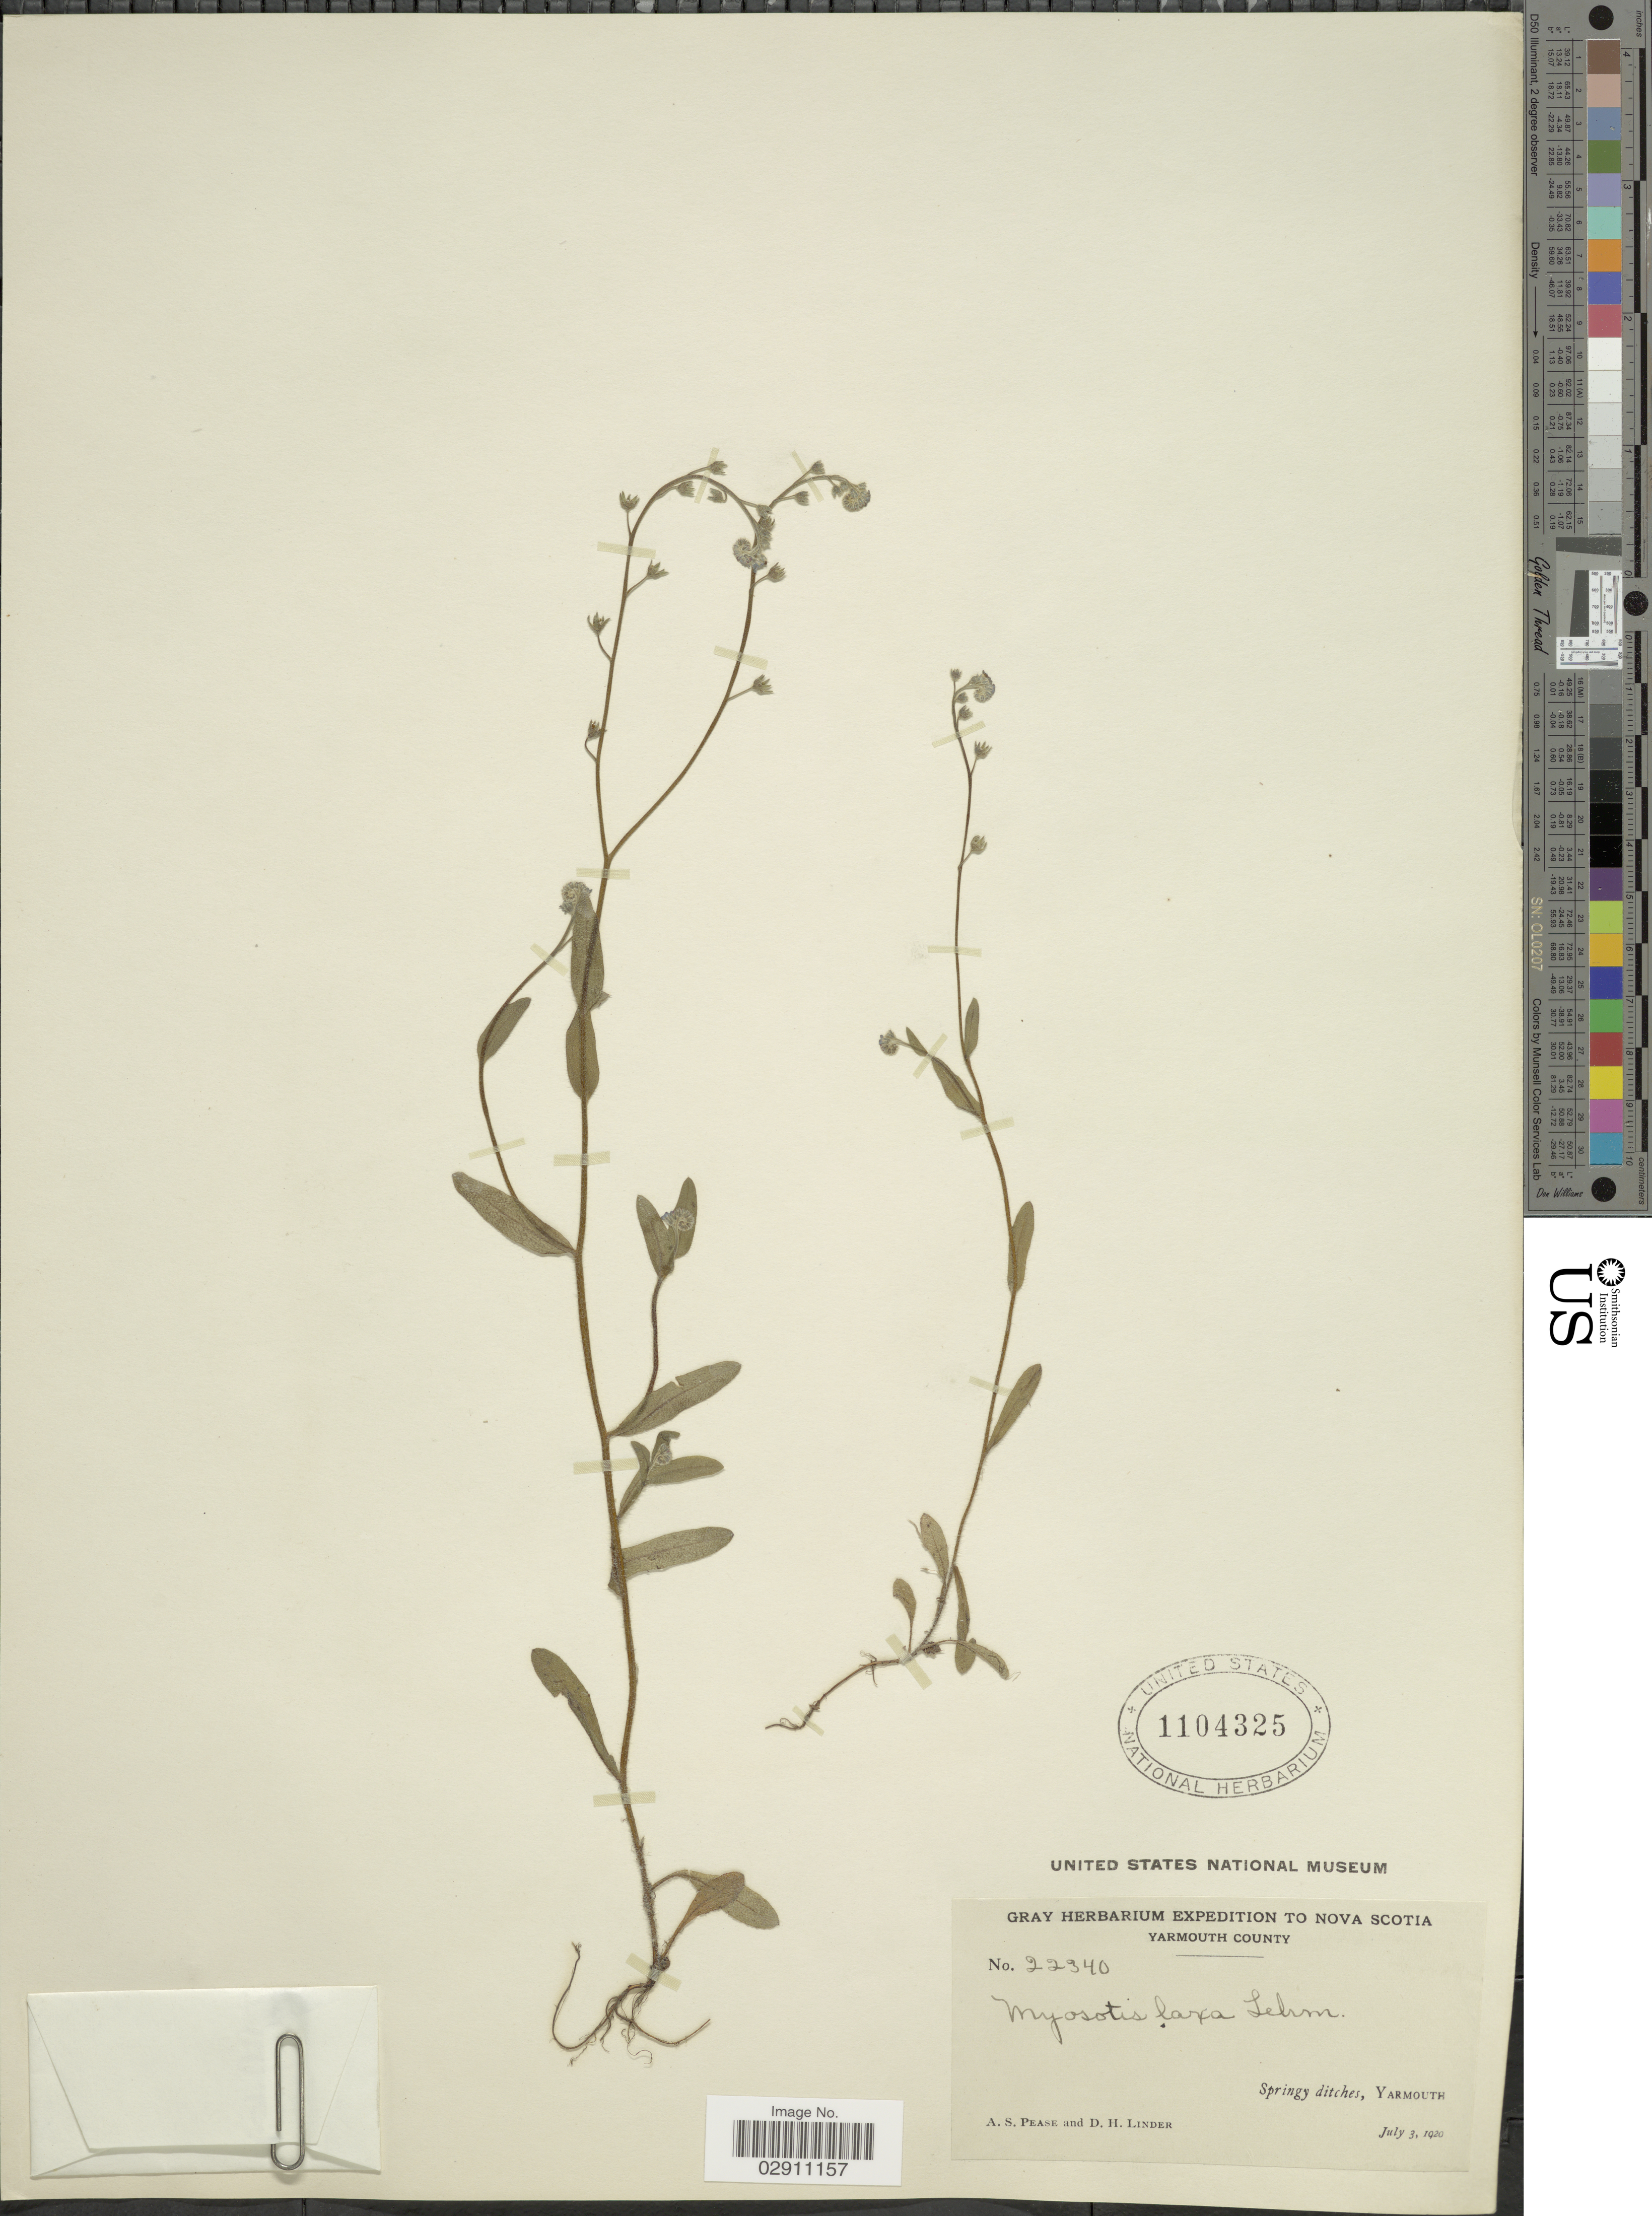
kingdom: Plantae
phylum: Tracheophyta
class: Magnoliopsida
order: Boraginales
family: Boraginaceae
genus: Myosotis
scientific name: Myosotis arvensis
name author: (L.) Hill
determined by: Goldman, Doug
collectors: A. S. Pease & D. Linder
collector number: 22340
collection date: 1920-07-03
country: Canada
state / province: Nova Scotia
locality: Yarmouth County, Springy ditches, Yarmouth.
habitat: Springy ditches.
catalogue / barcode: US 1104325